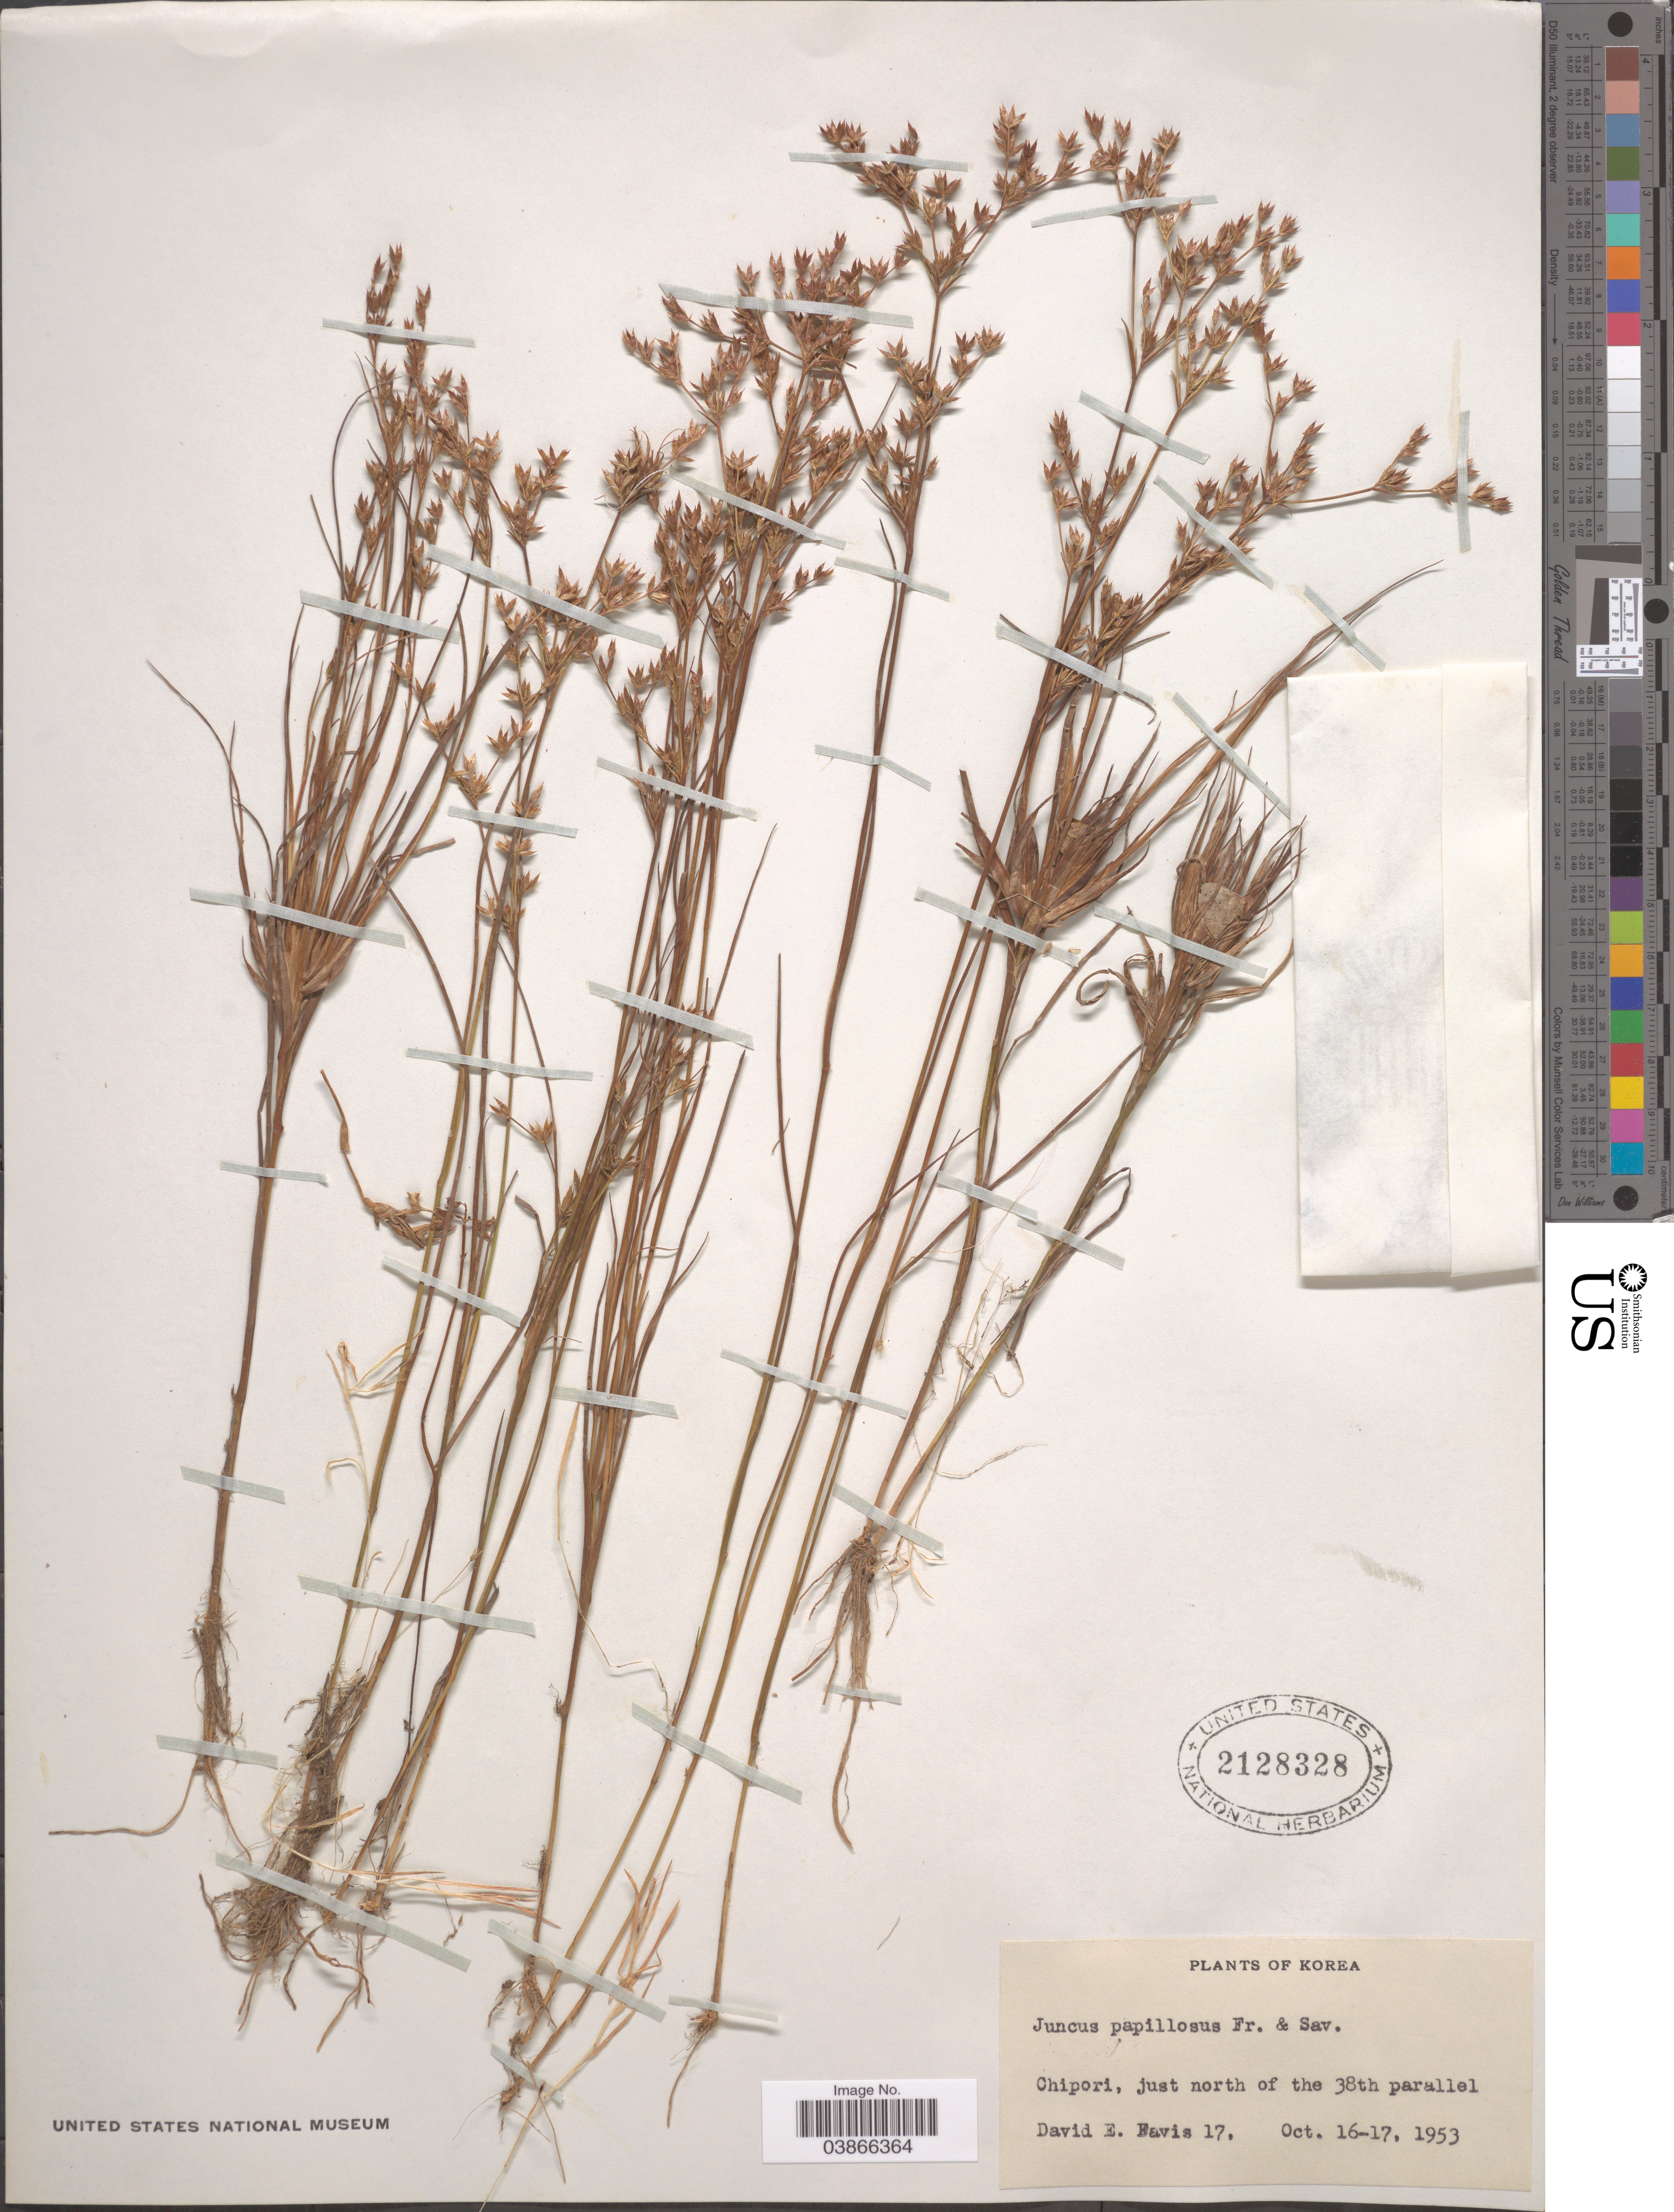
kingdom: Plantae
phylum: Tracheophyta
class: Liliopsida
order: Poales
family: Juncaceae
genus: Juncus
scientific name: Juncus papillosus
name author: Franch. & Sav.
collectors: D. Davis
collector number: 17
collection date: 1953-10-16/1953-10-17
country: South Korea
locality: Chipori, just north of the 38th parallel.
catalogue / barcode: US 2128328